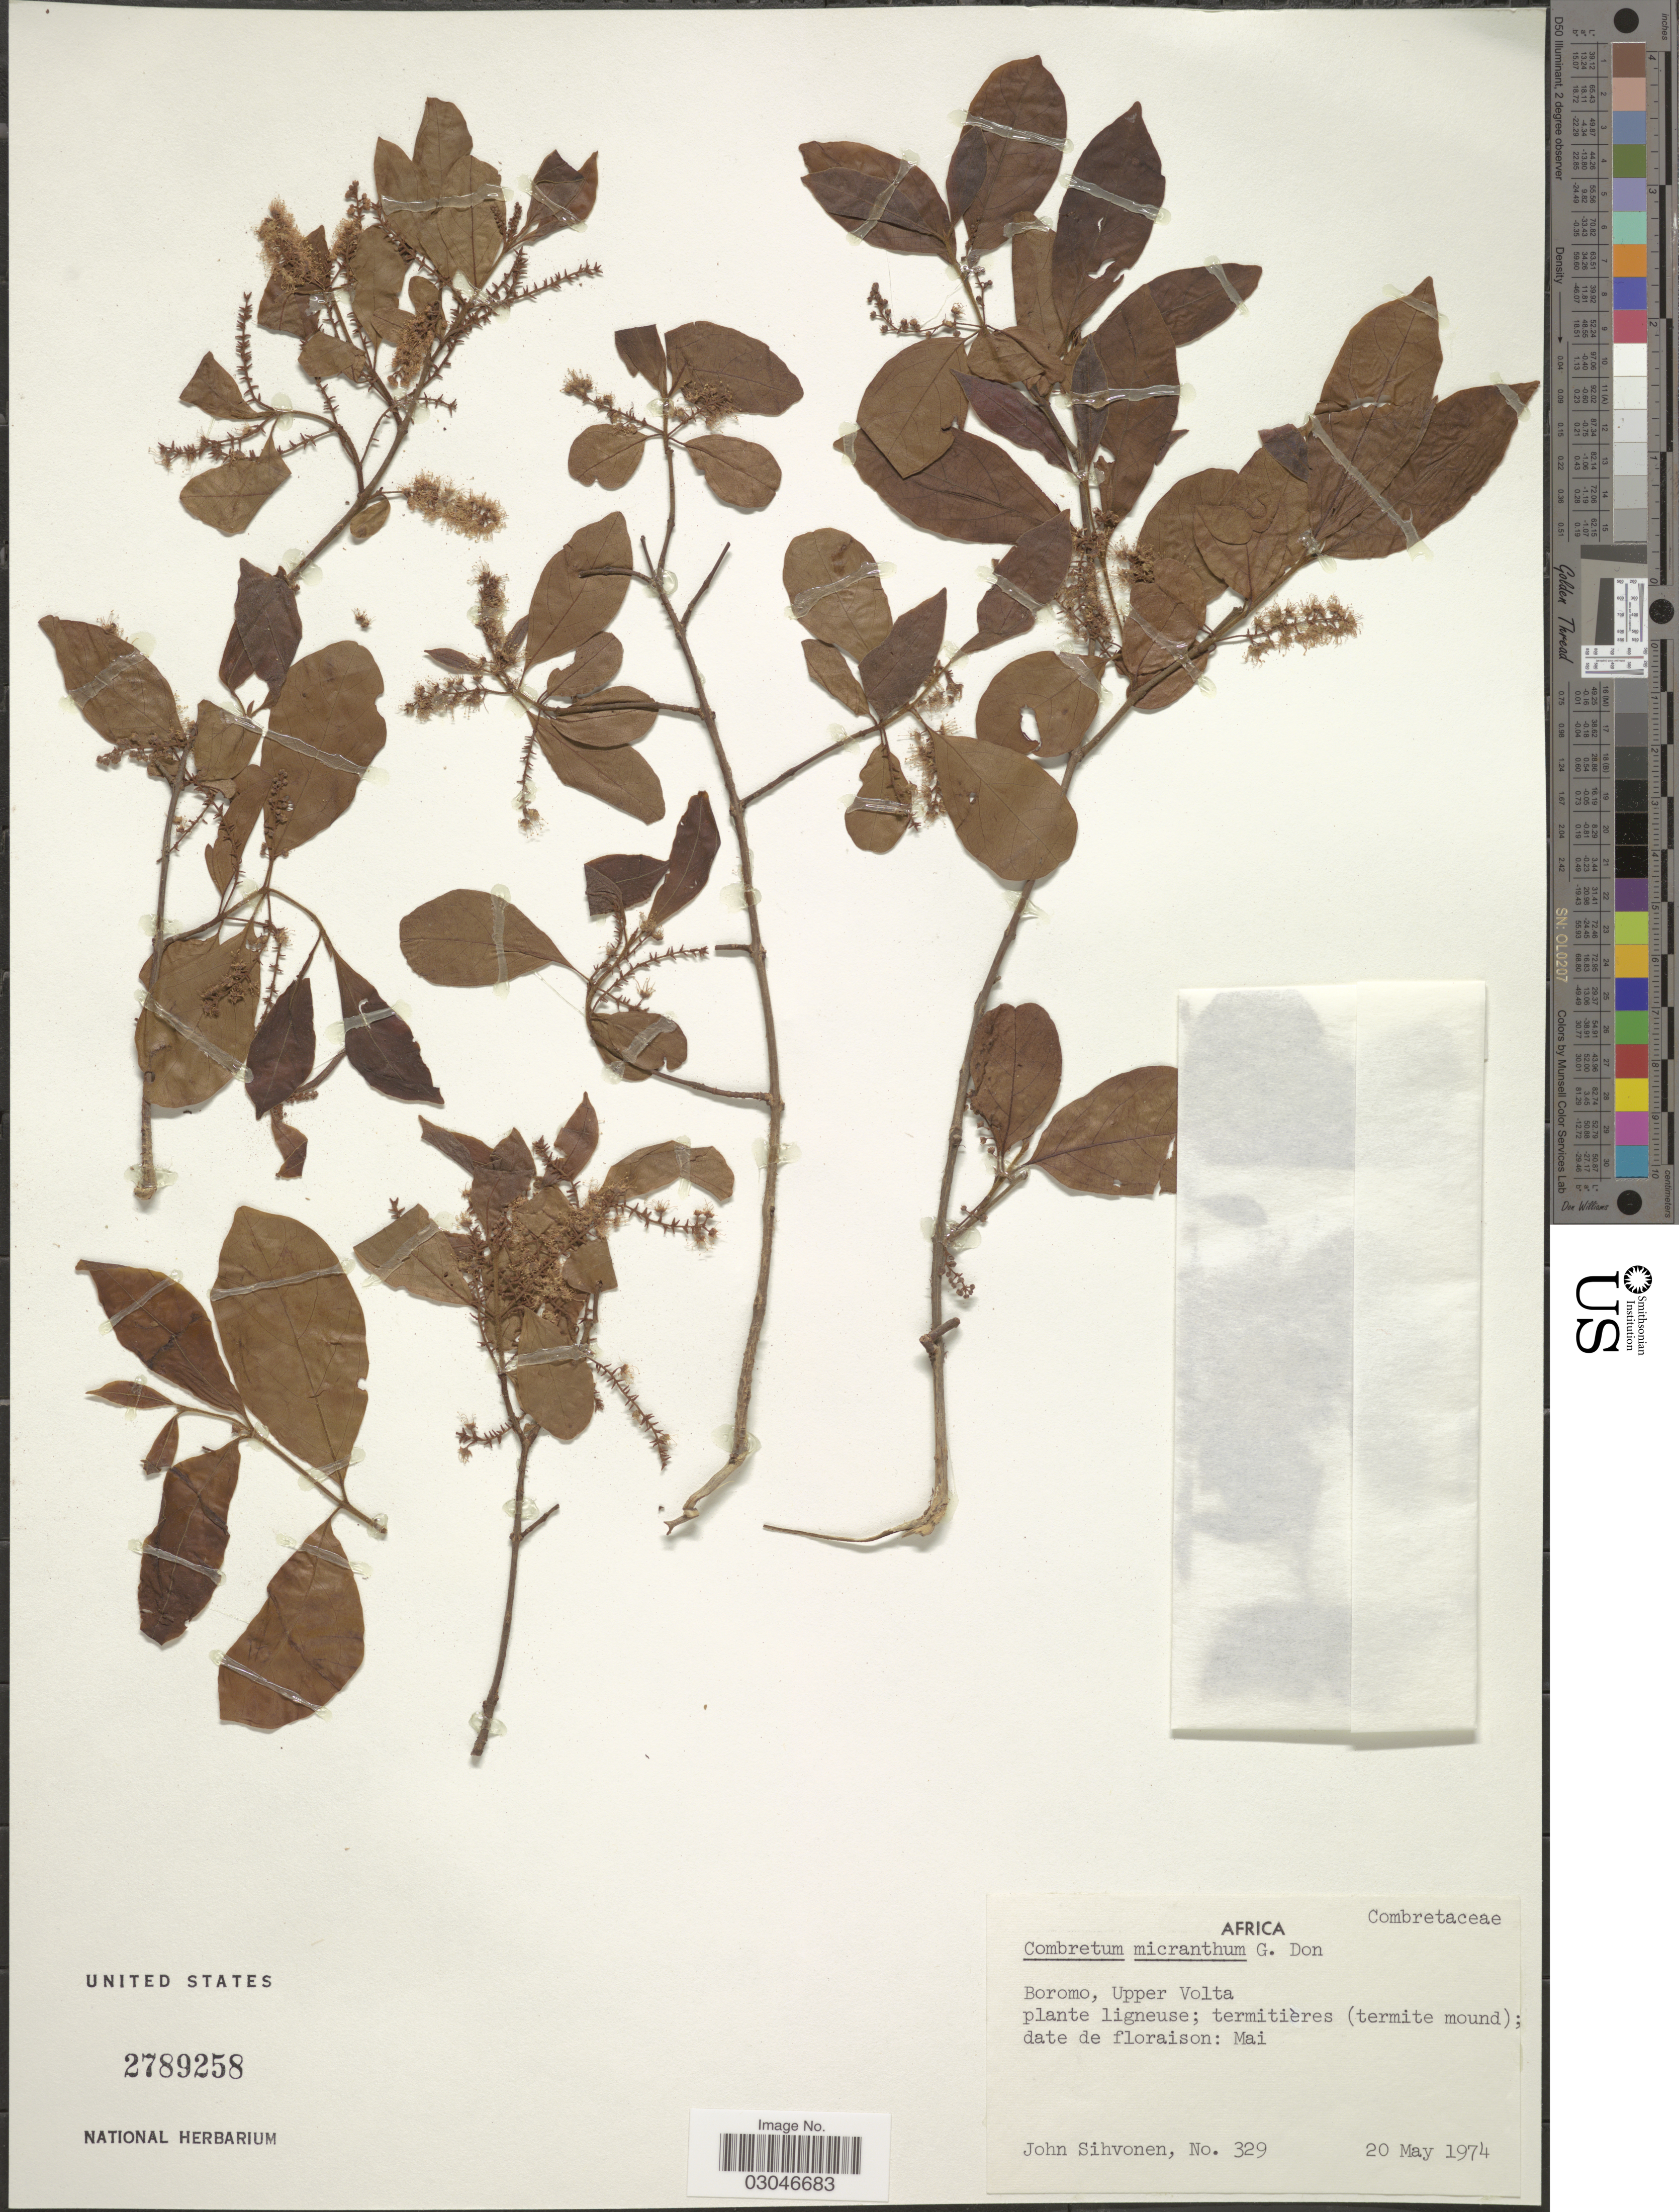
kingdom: Plantae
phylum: Tracheophyta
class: Magnoliopsida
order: Myrtales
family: Combretaceae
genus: Combretum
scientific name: Combretum micranthum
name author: G. Don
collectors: J. Sihvonen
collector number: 329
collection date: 1974-05-20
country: Burkina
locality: Boromo, Upper Volta.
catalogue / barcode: US 2789258